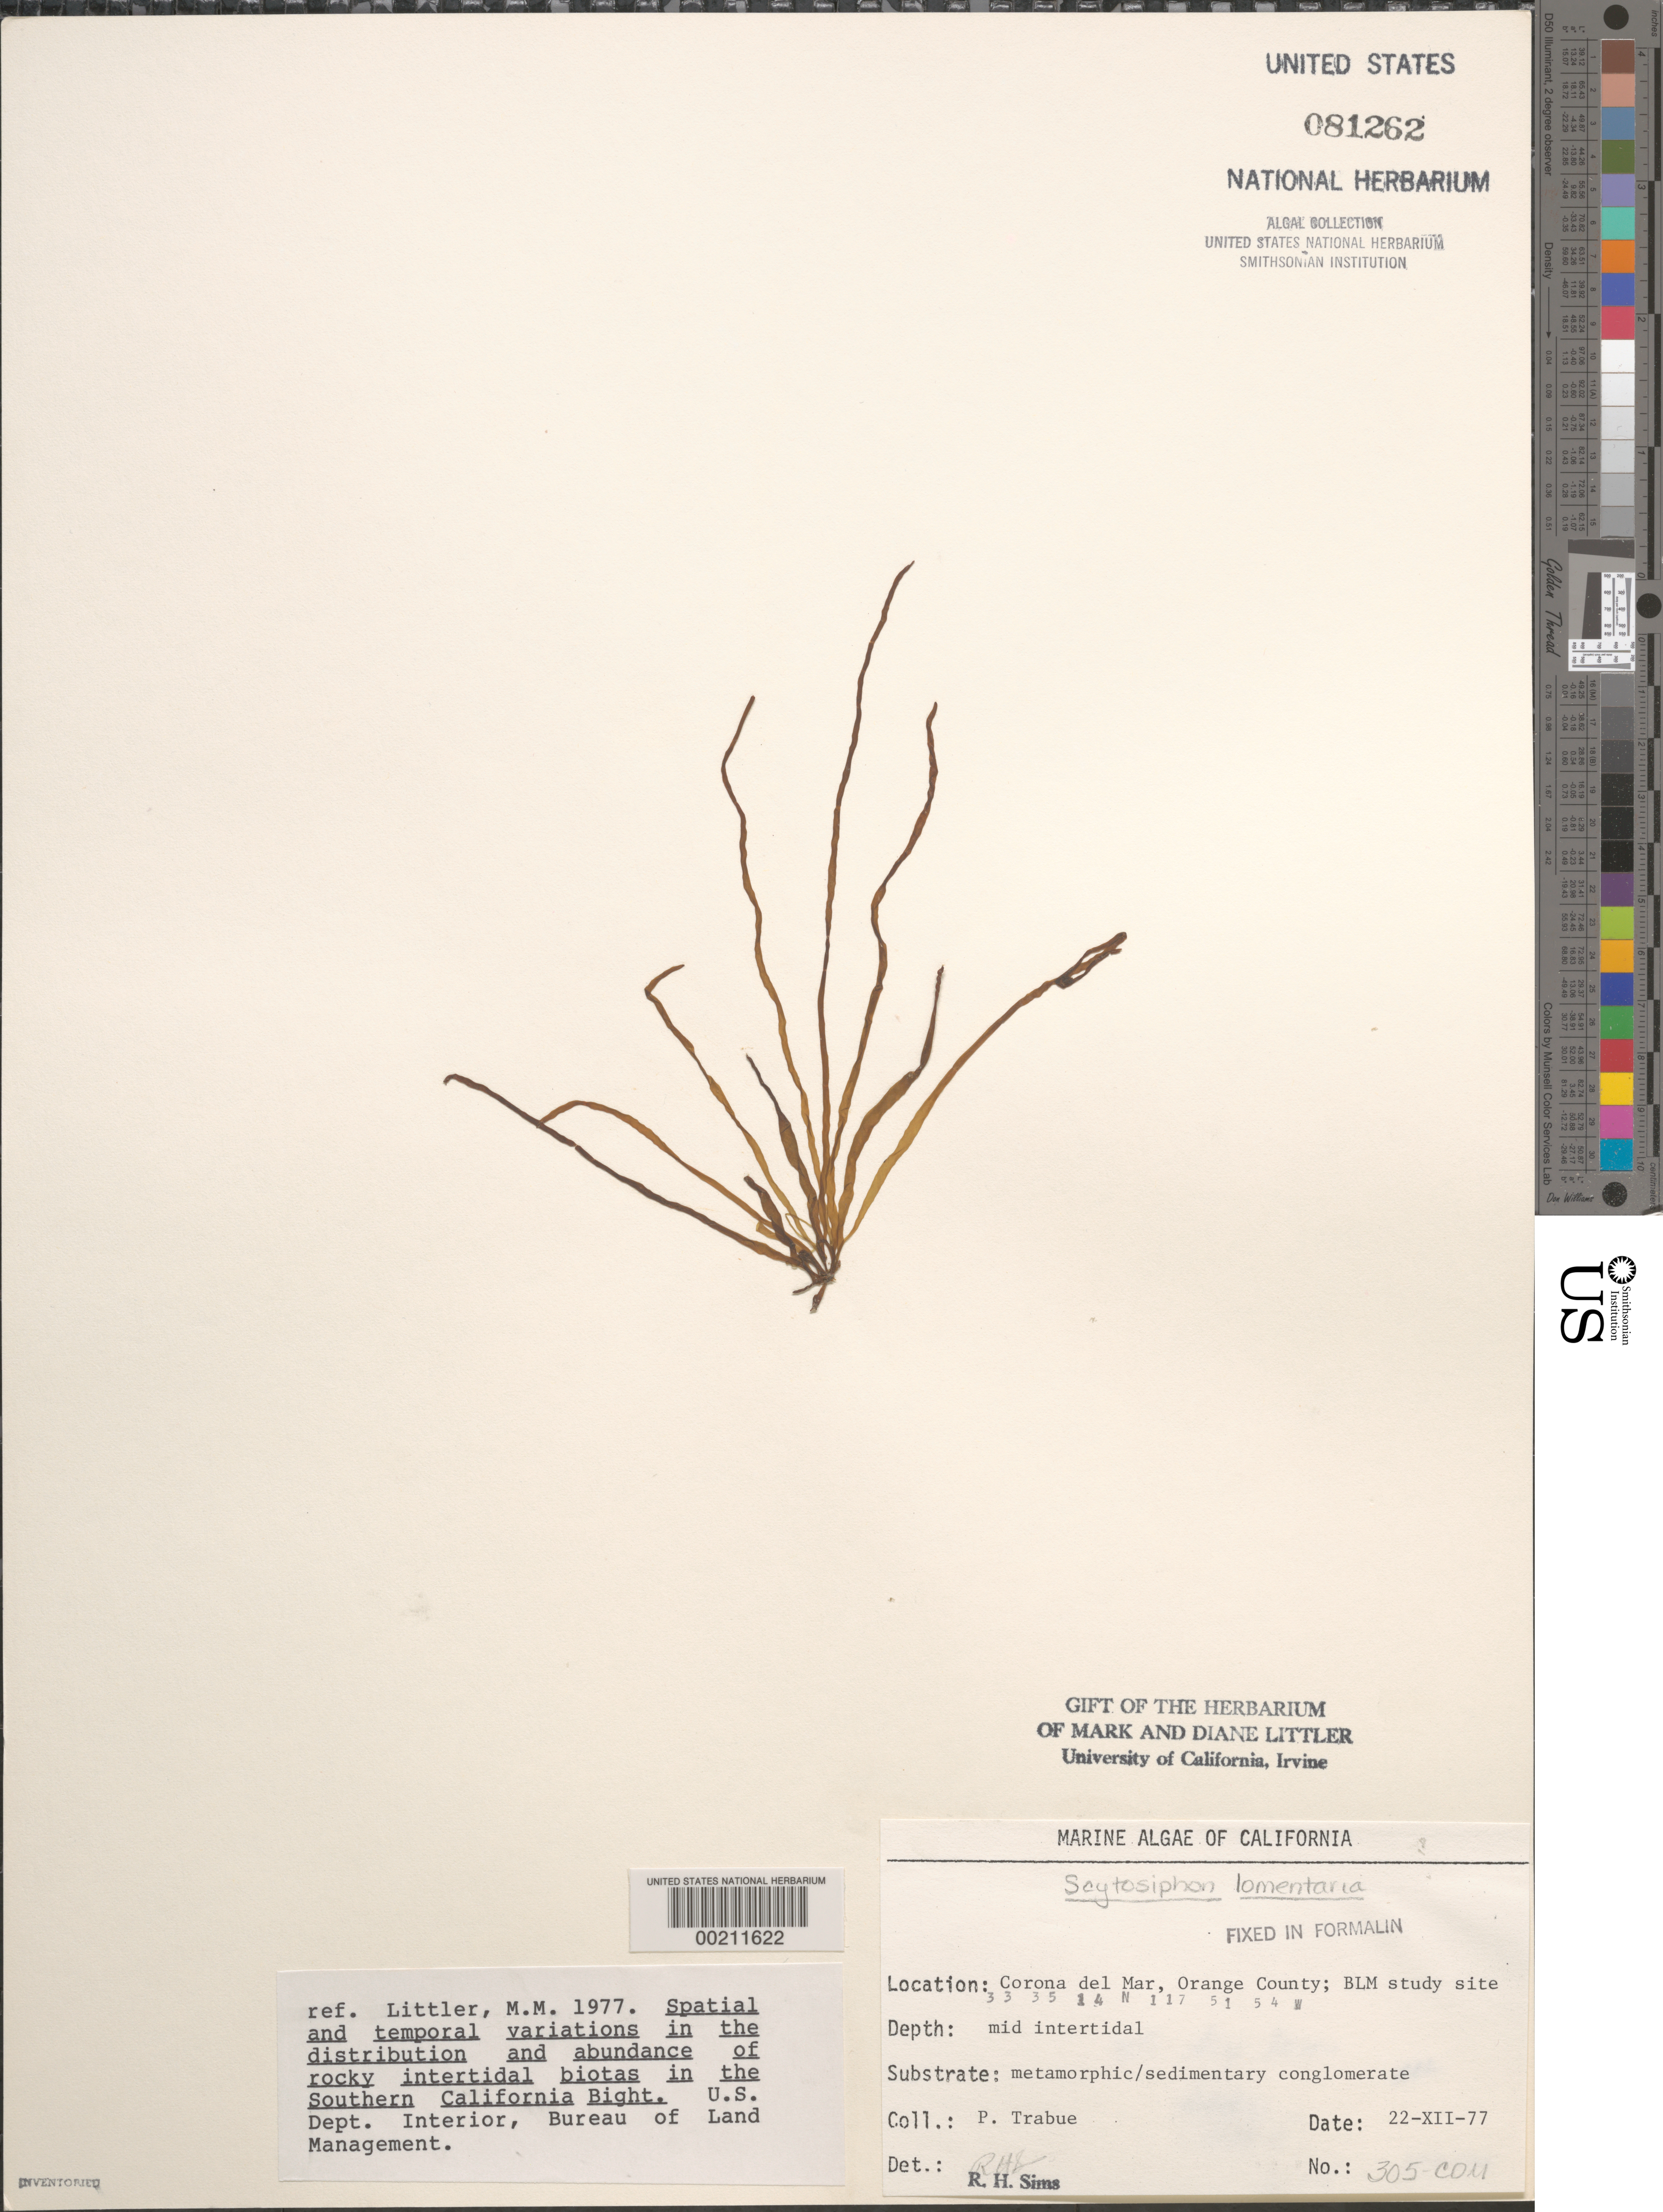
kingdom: Chromista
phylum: Ochrophyta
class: Phaeophyceae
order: Scytosiphonales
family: Scytosiphonaceae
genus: Scytosiphon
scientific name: Scytosiphon lomentaria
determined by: Sims, Robert H.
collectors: P. J. Trabue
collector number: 305-CDM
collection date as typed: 22 Dec 1977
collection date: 1977-12-22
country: United States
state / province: California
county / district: Orange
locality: Corona del Mar, mouth of Morning Canyon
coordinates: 33 35'14"N, 117 51'54"W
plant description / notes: BLM-SOCALBIGHT Rocky Intertidal Survey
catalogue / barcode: US 81262